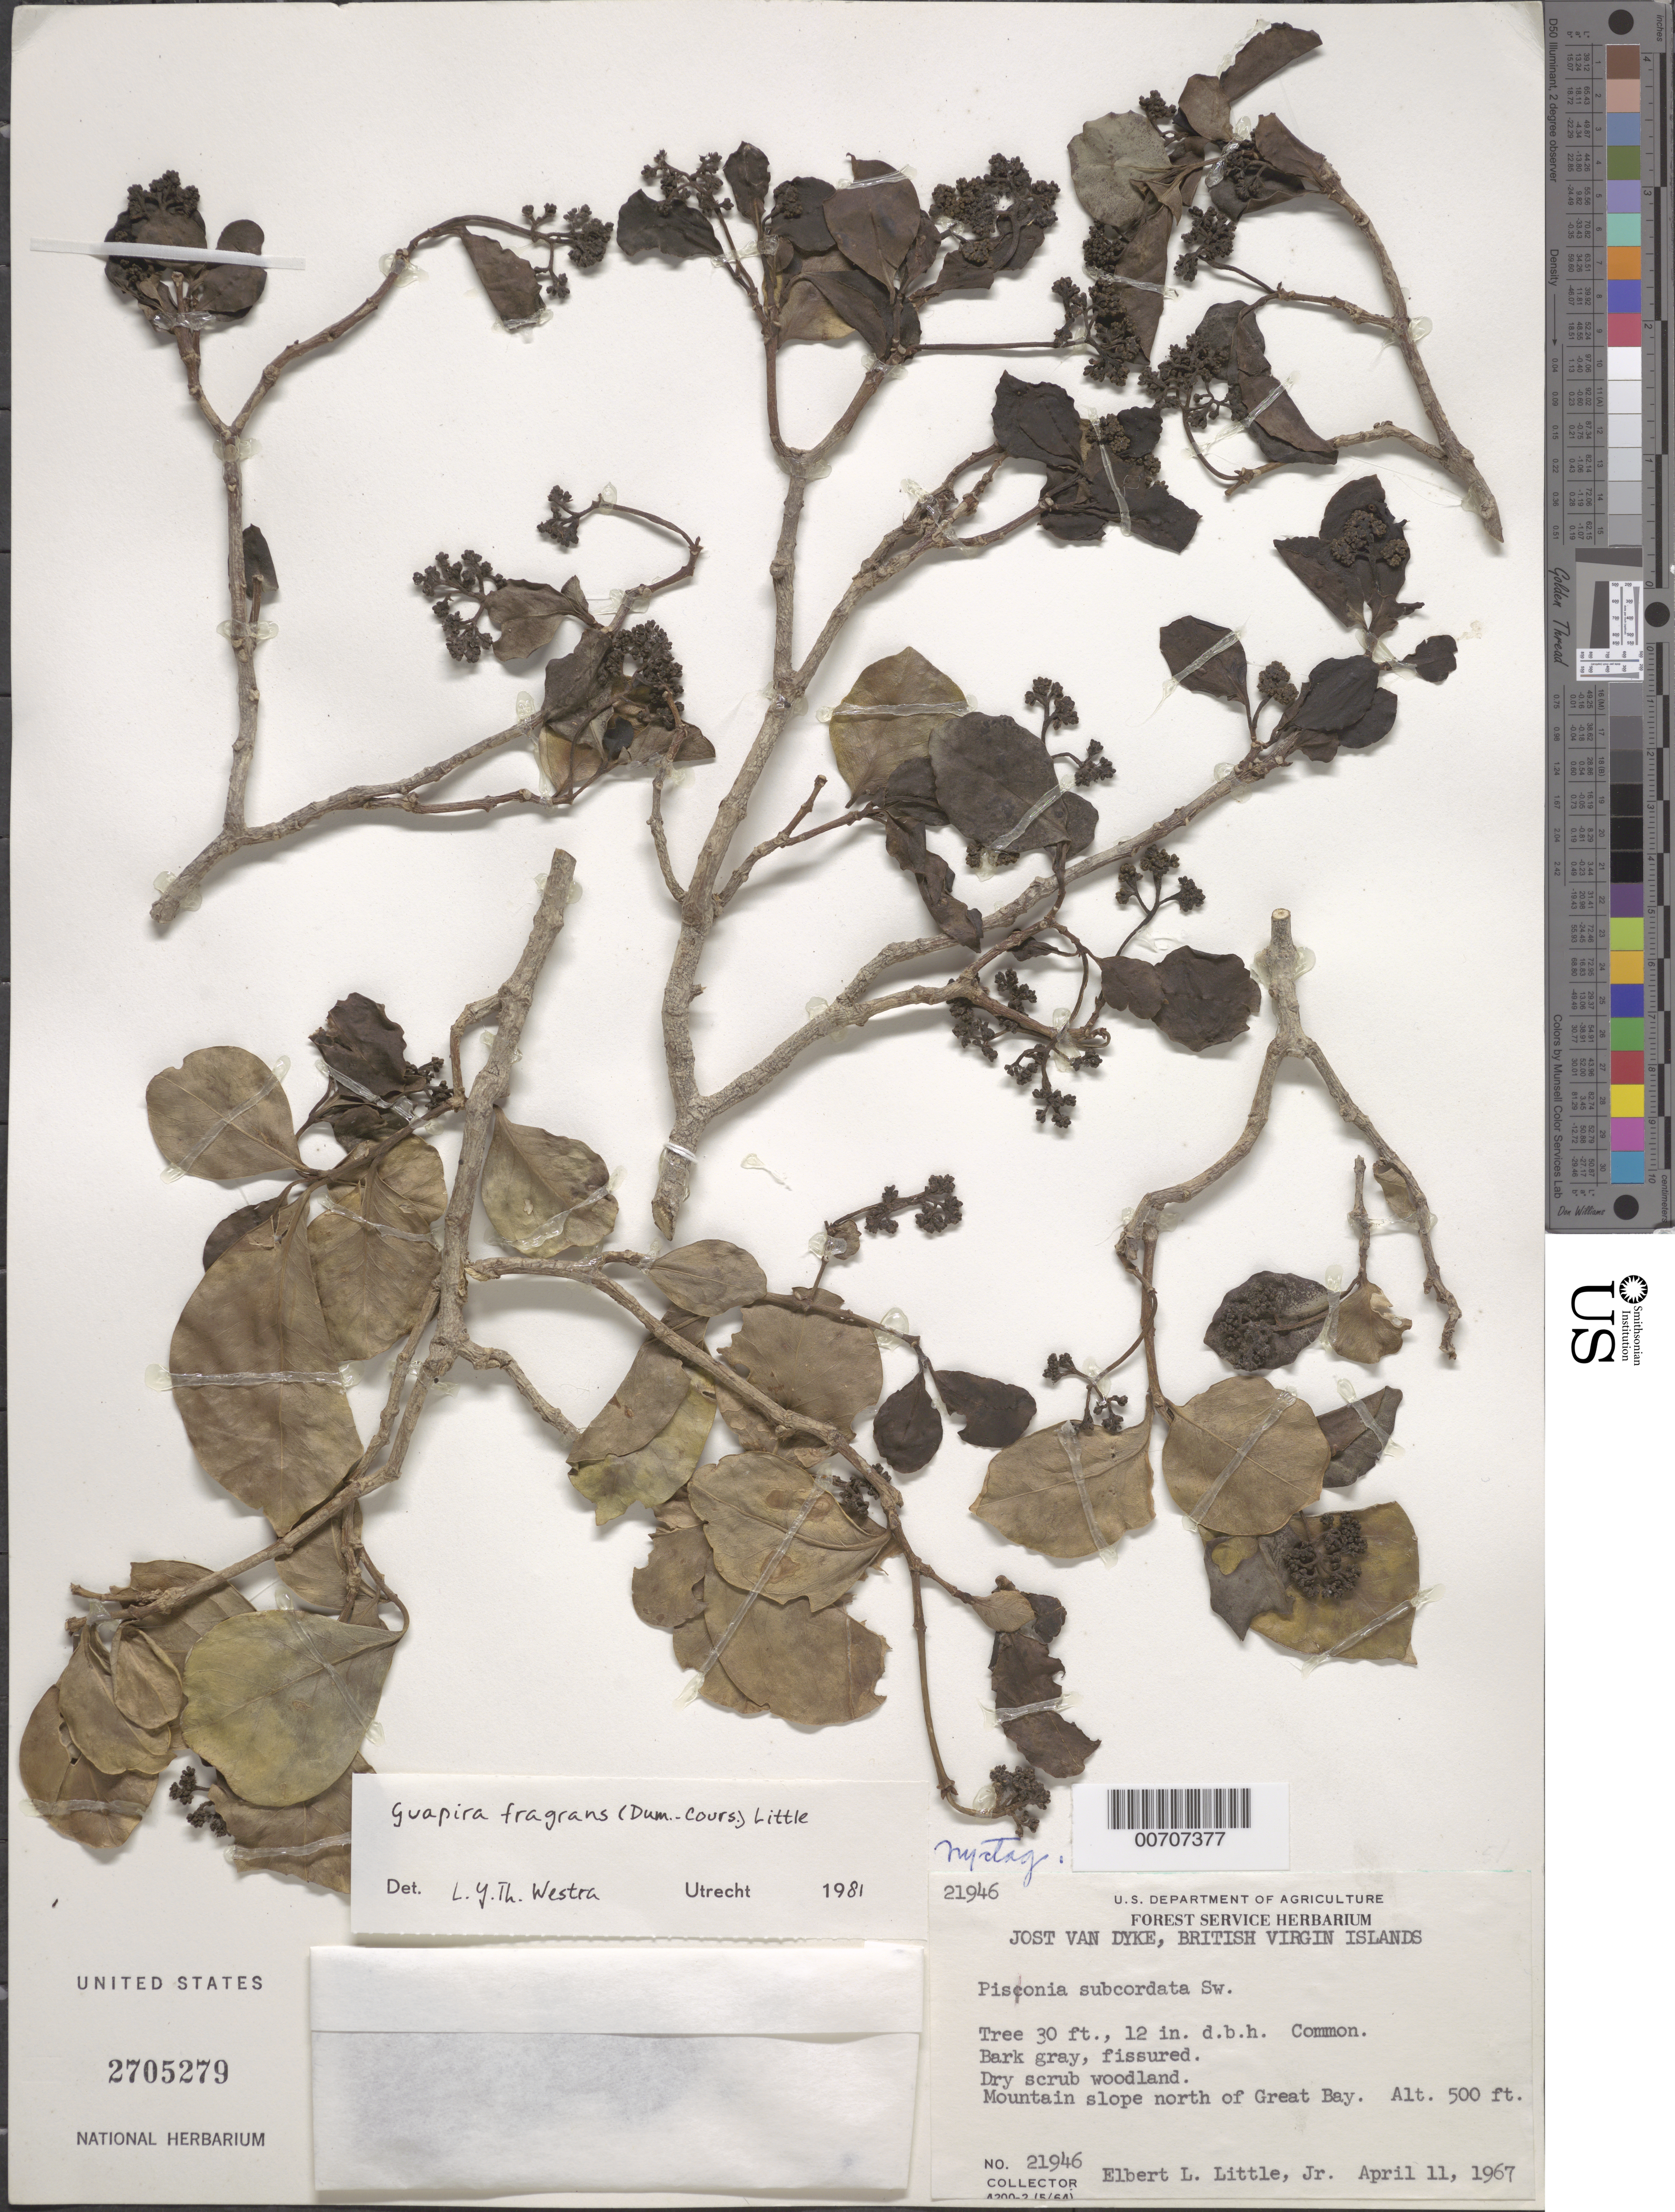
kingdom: Plantae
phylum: Tracheophyta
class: Magnoliopsida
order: Caryophyllales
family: Nyctaginaceae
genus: Guapira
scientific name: Guapira fragrans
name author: (Dum. Cours.) Little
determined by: Westra, L. Y. T., (U), Nationaal Herbarium Nederland, Utrecht University branch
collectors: E. L. Little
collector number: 21946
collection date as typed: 11 Apr 1967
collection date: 1967-04-11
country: British Virgin Islands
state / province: Jost Van Dyke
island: Jost Van Dyke Island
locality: Great Bay, mountain slope N of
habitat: Dry scrub woodland.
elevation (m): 152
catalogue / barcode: US 2705279